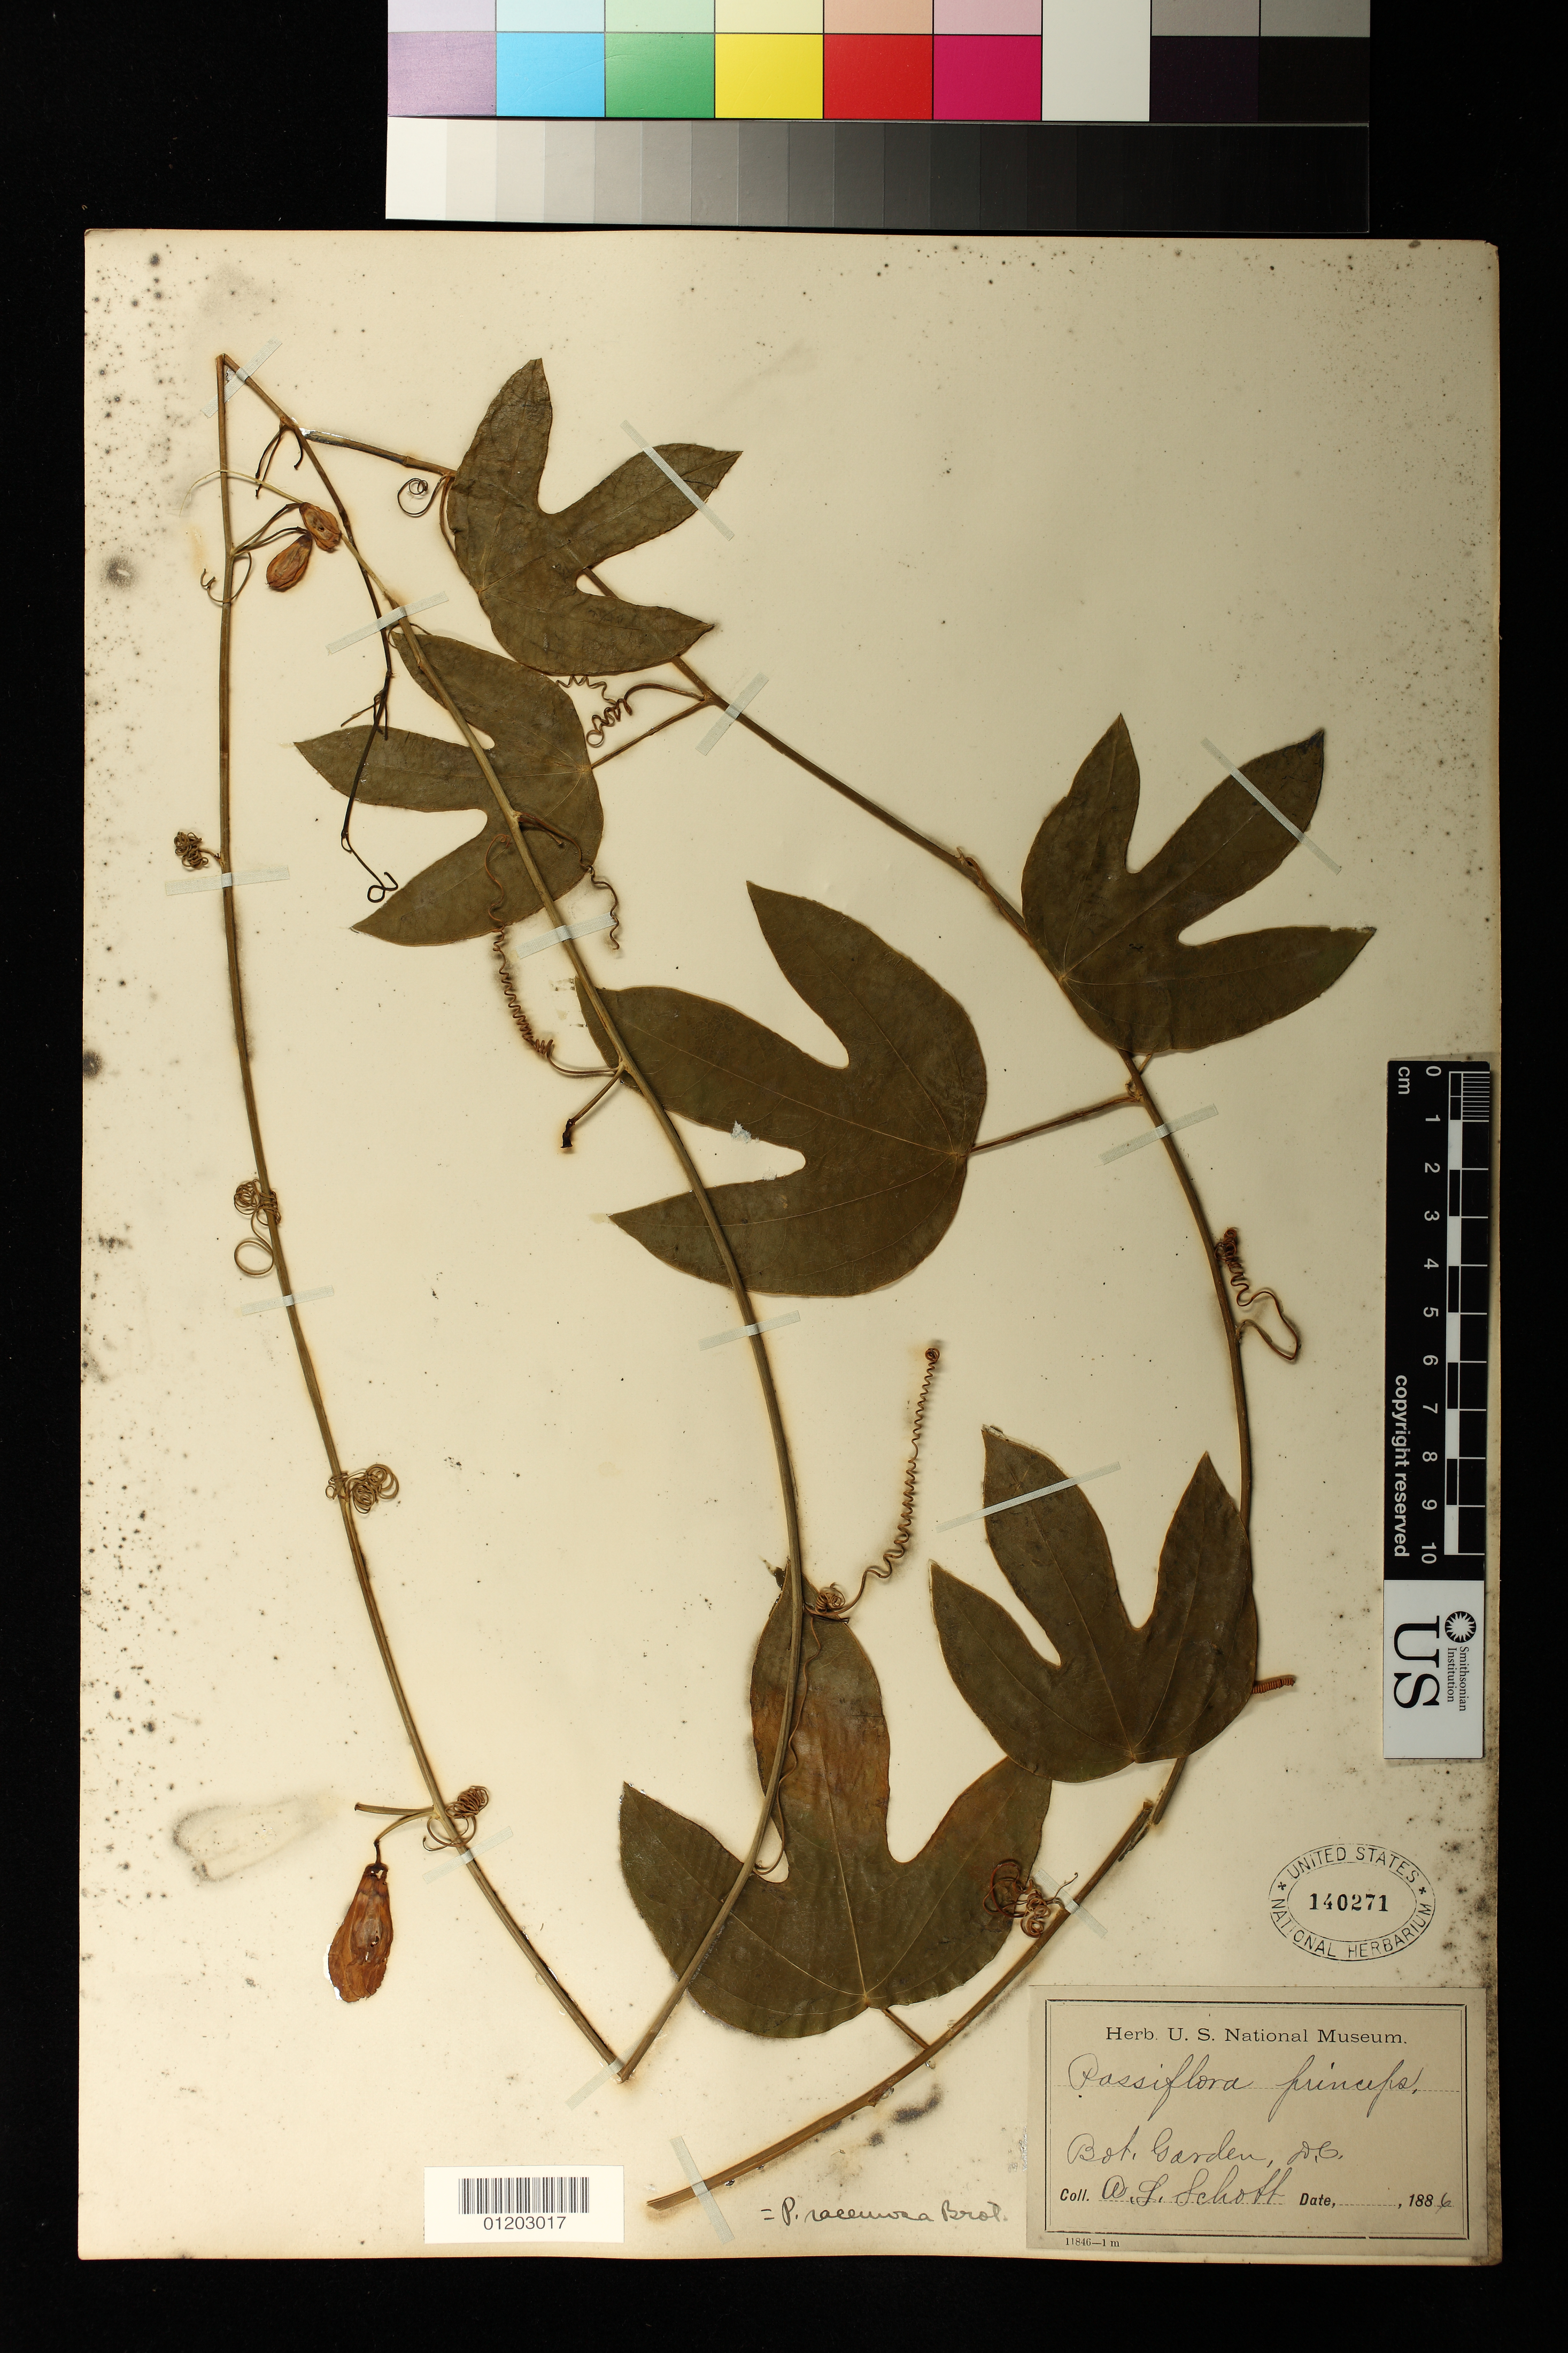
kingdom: Plantae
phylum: Tracheophyta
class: Magnoliopsida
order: Malpighiales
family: Passifloraceae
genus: Passiflora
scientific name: Passiflora racemosa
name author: Brot.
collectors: A. Schoff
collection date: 1886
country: United States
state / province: District of Columbia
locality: Botanical Garden, D.C.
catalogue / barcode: US 140271